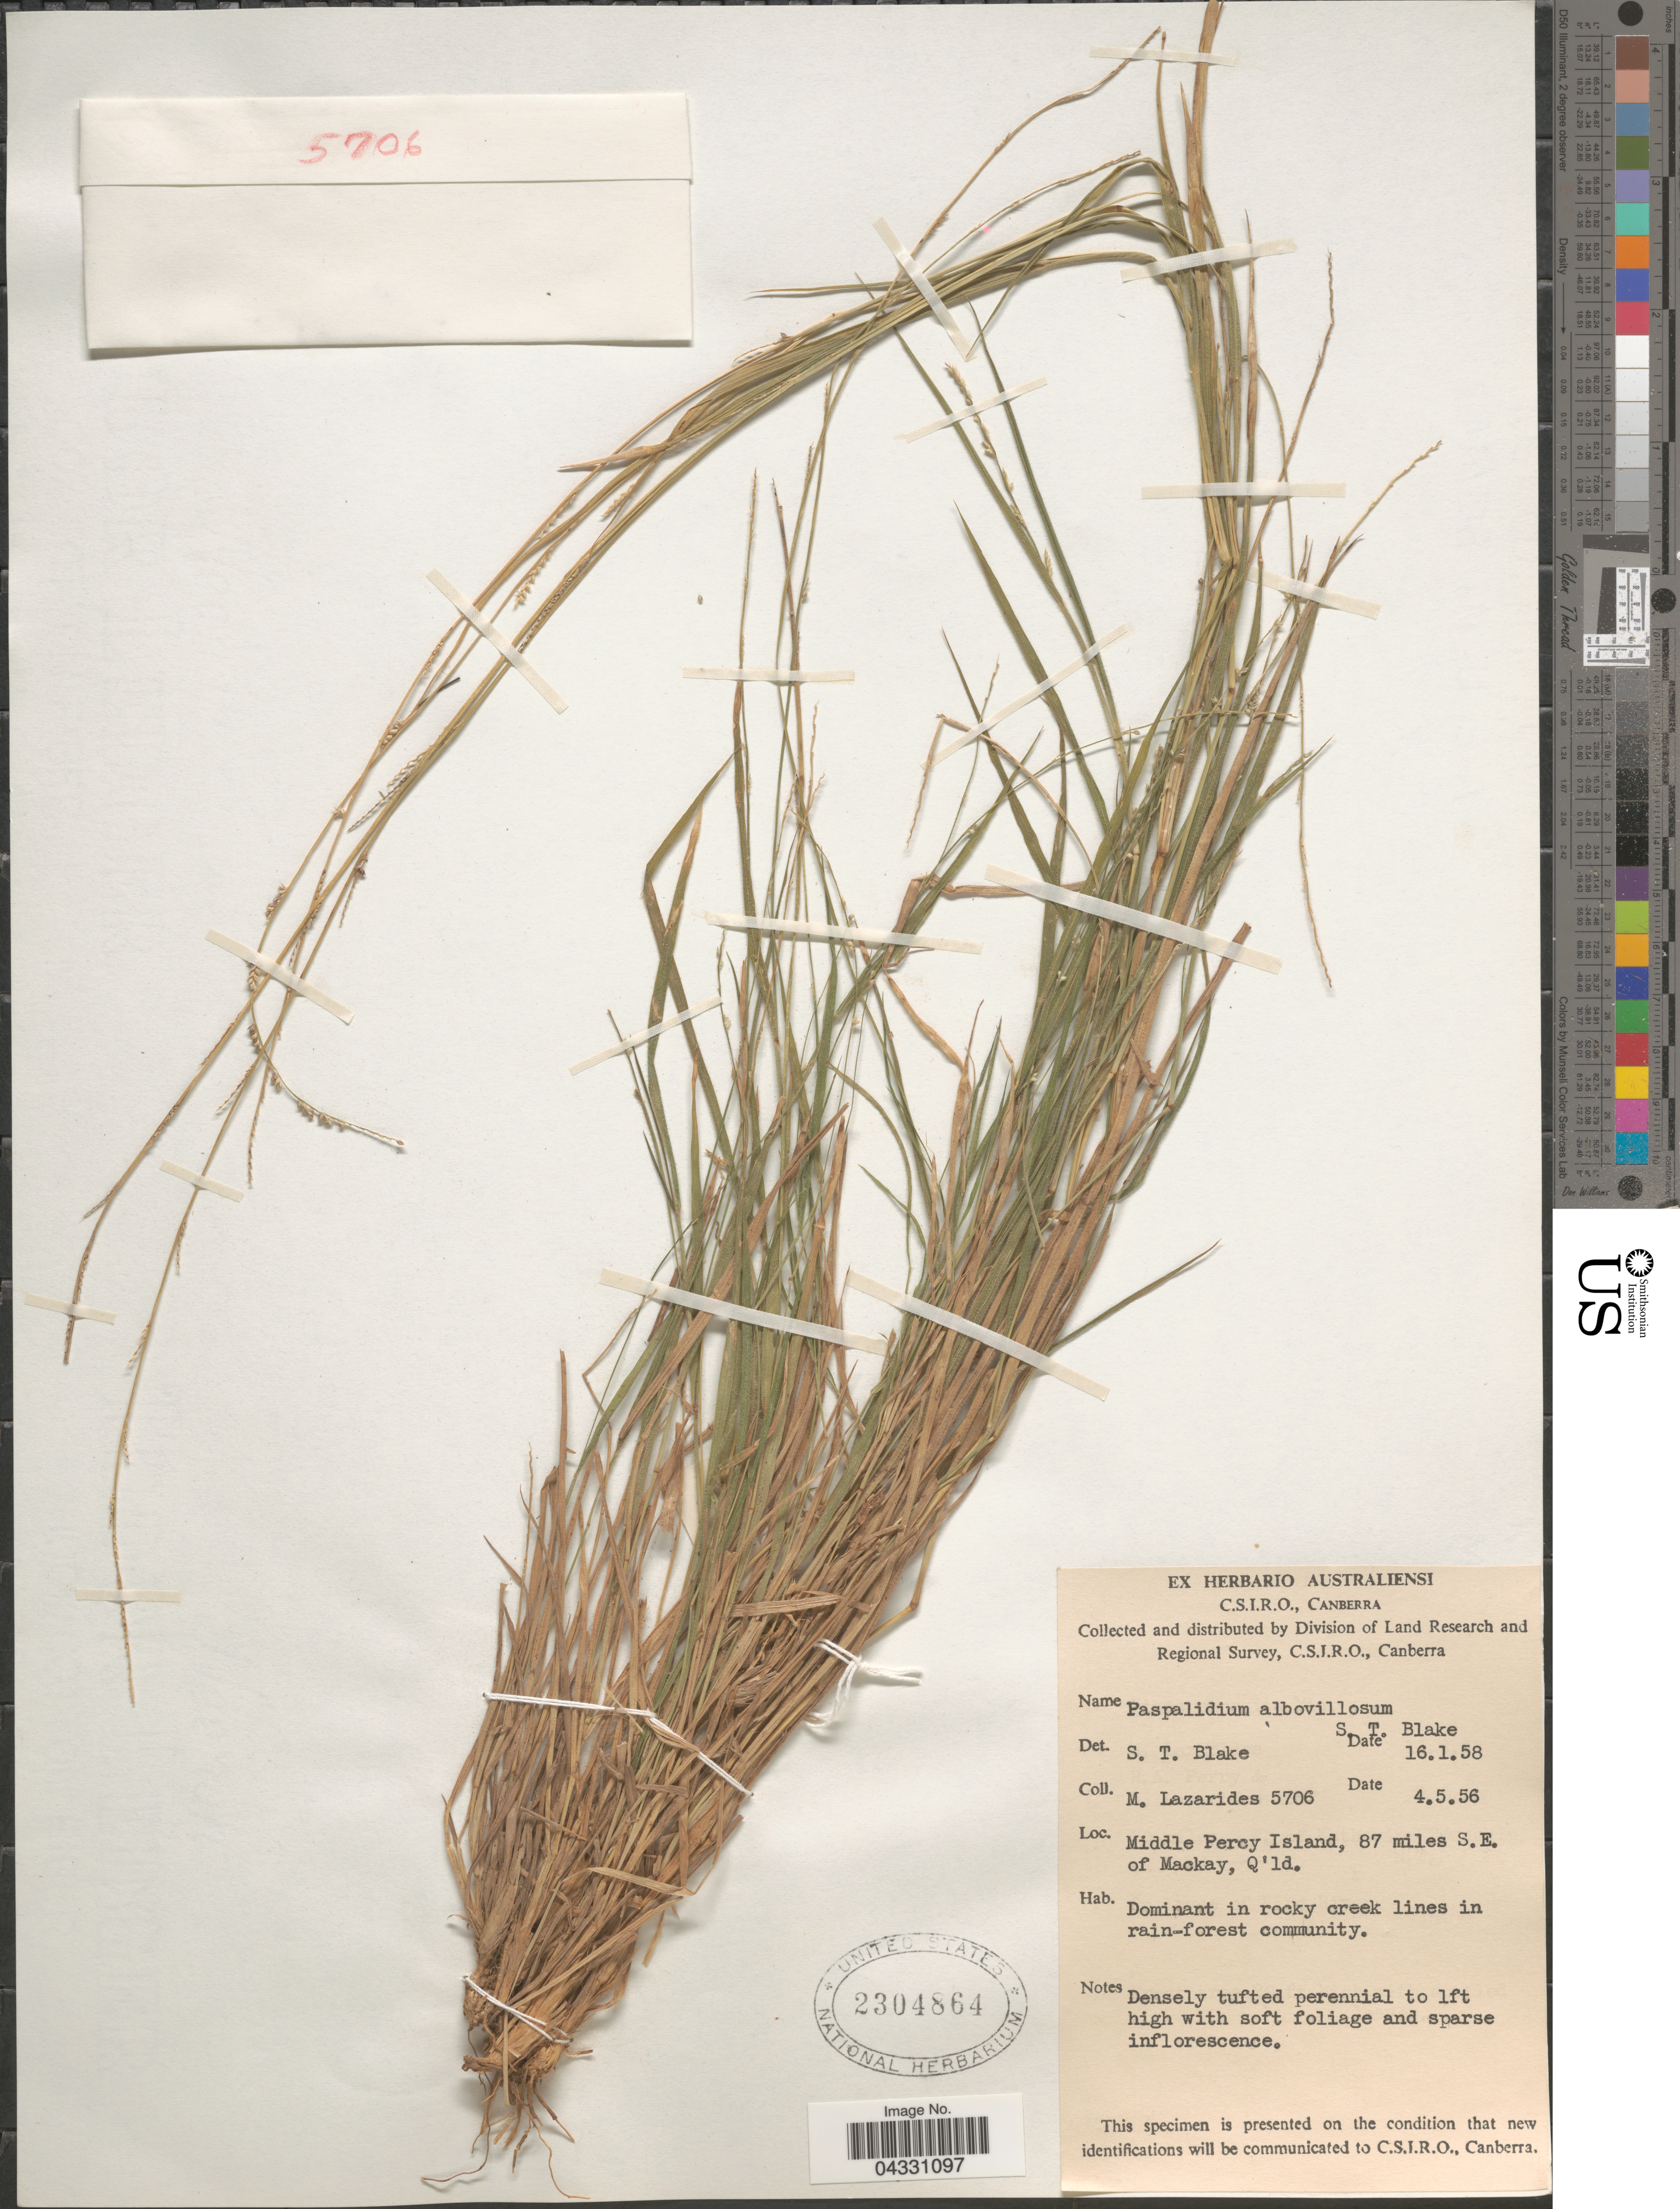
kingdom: Plantae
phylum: Tracheophyta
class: Liliopsida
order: Poales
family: Poaceae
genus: Setaria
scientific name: Setaria albovillosa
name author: (S.T. Blake) R.D. Webster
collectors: M. Lazarides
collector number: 5706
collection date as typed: Transcribed d/m/y: 4/5/56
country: Australia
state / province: Queensland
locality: Division of Land Research and Regional Survey. Middle Percy Island, 87 miles S.E. of Mackay.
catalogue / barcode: US 2304864